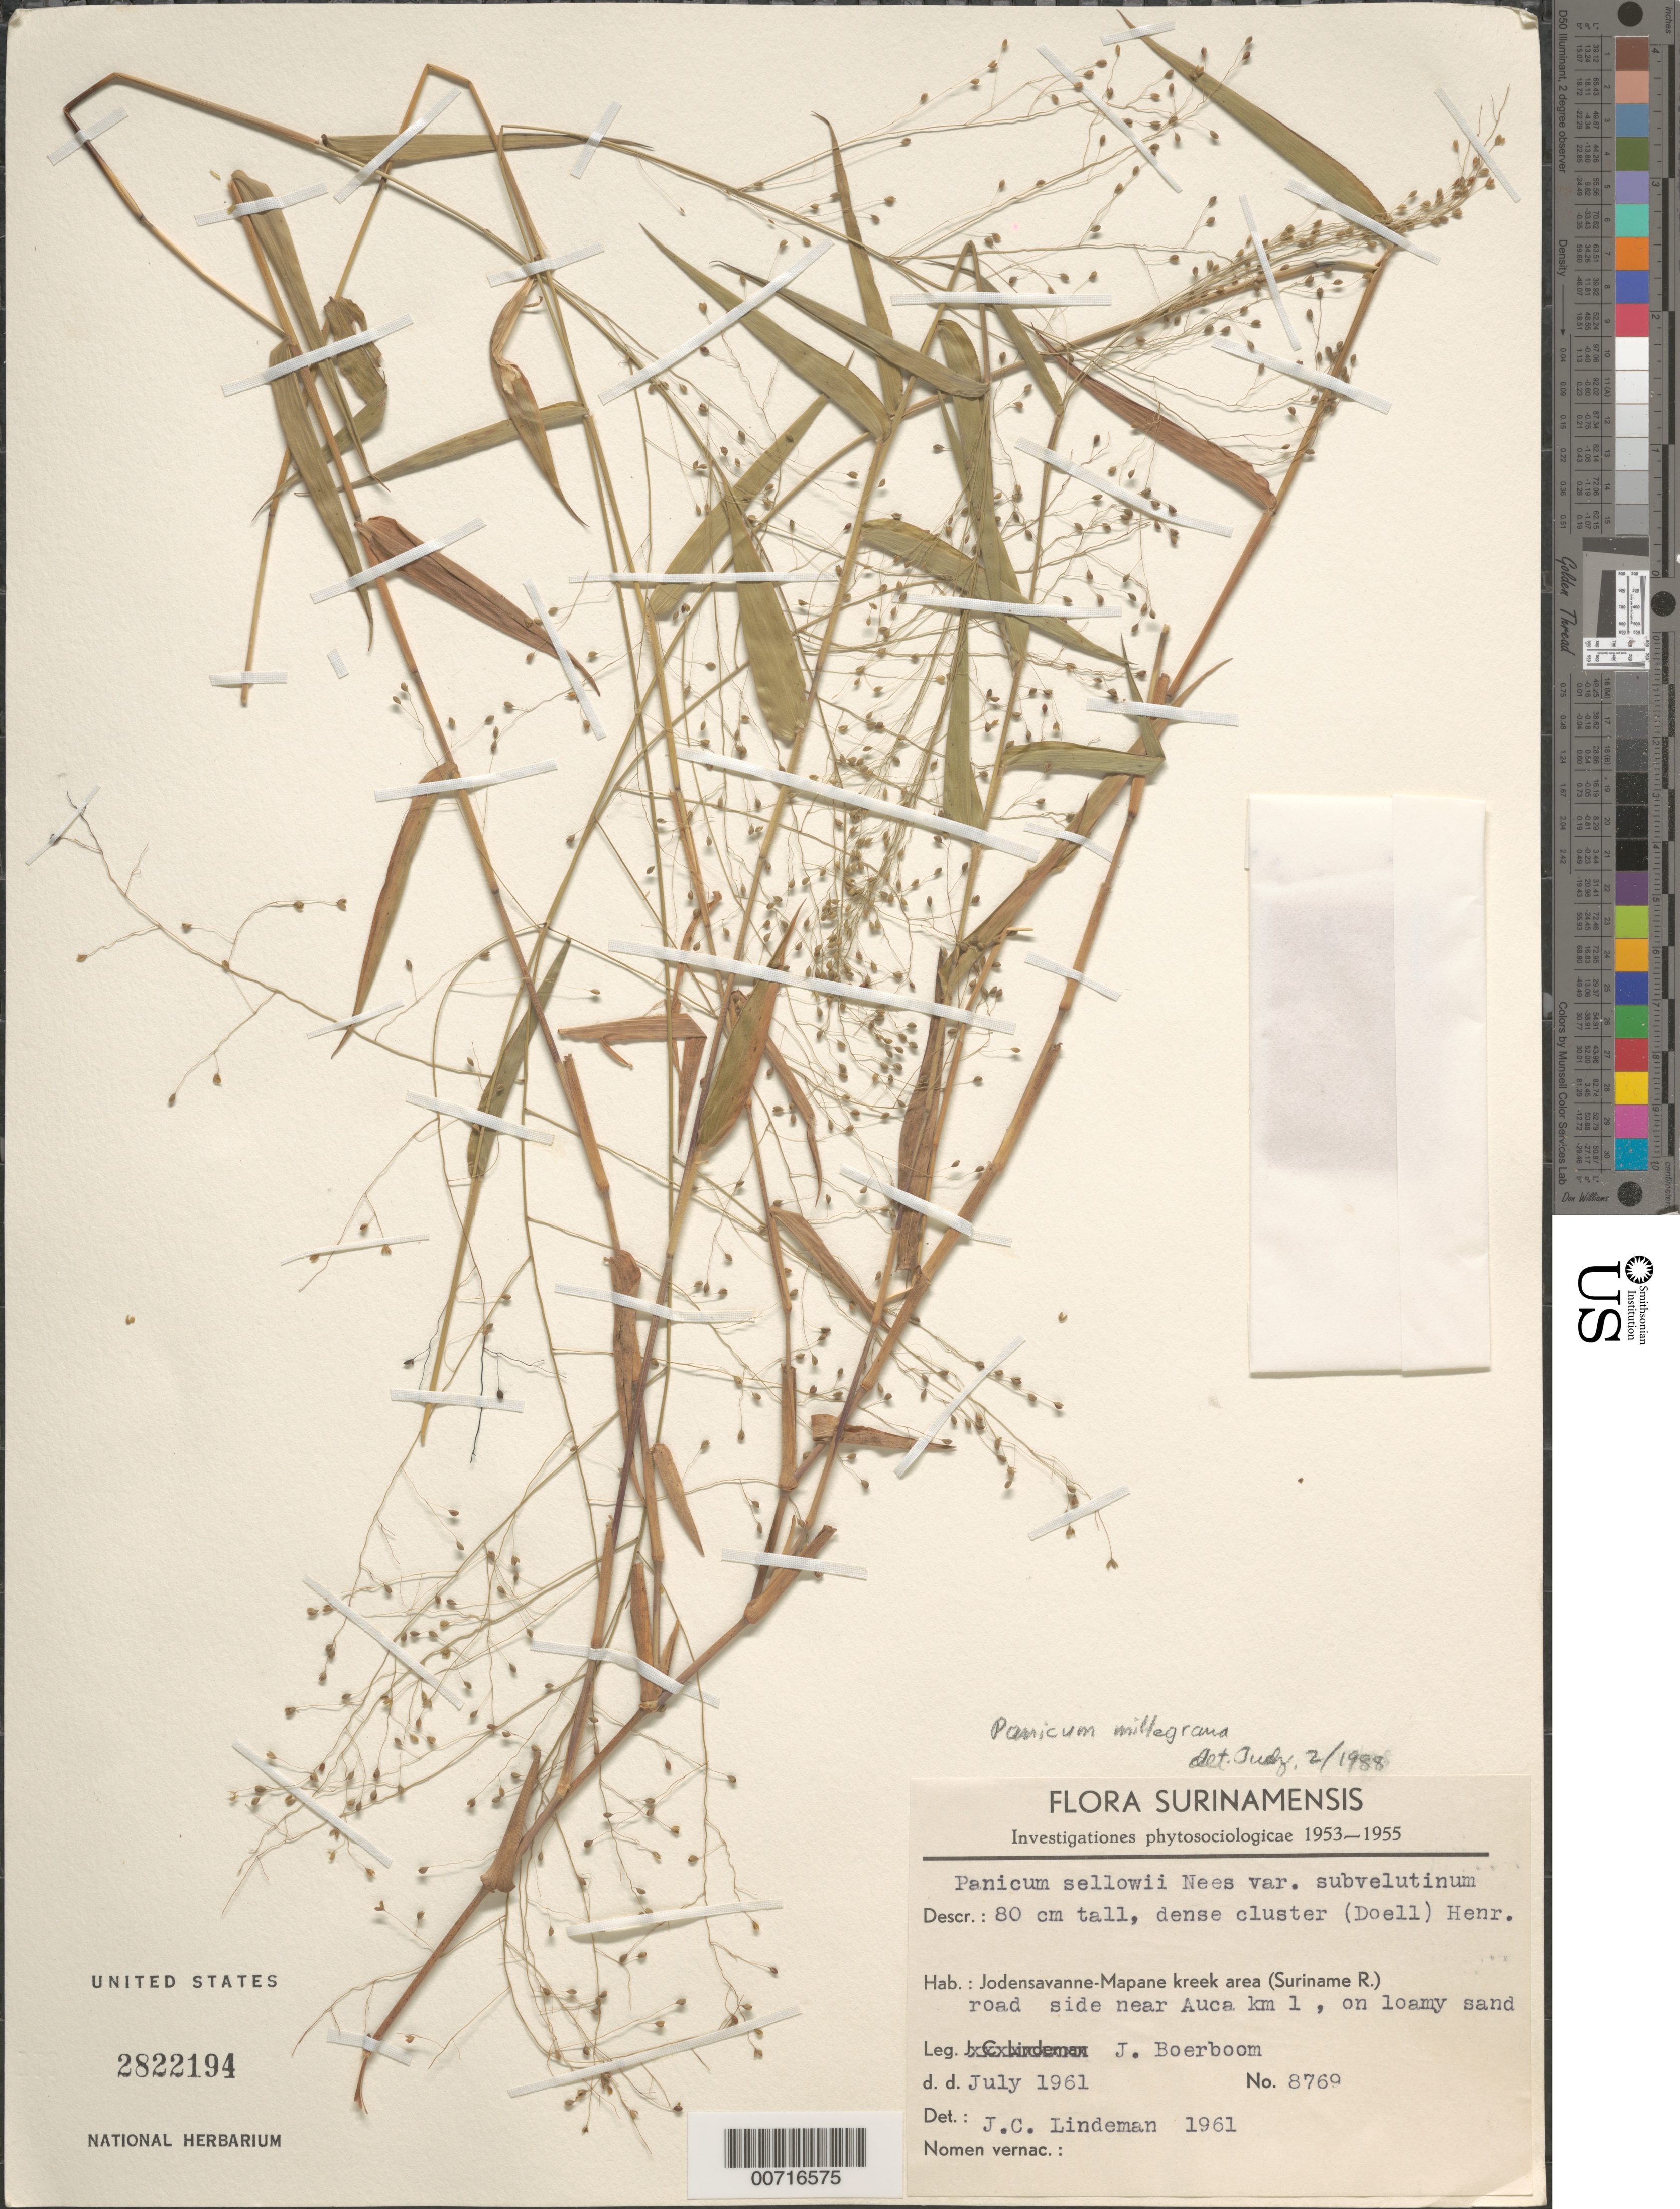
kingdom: Plantae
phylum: Tracheophyta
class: Liliopsida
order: Poales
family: Poaceae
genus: Panicum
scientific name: Panicum millegrana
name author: Poir.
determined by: Judziewicz, E. J.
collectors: J. Boerboom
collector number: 8769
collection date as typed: Jul-61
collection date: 1961-07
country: Suriname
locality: Jodensavanne-Mapane Kreek area (Suriname R.) road side near Auca km 1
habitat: Along roads on loamy sand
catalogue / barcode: US 2822194